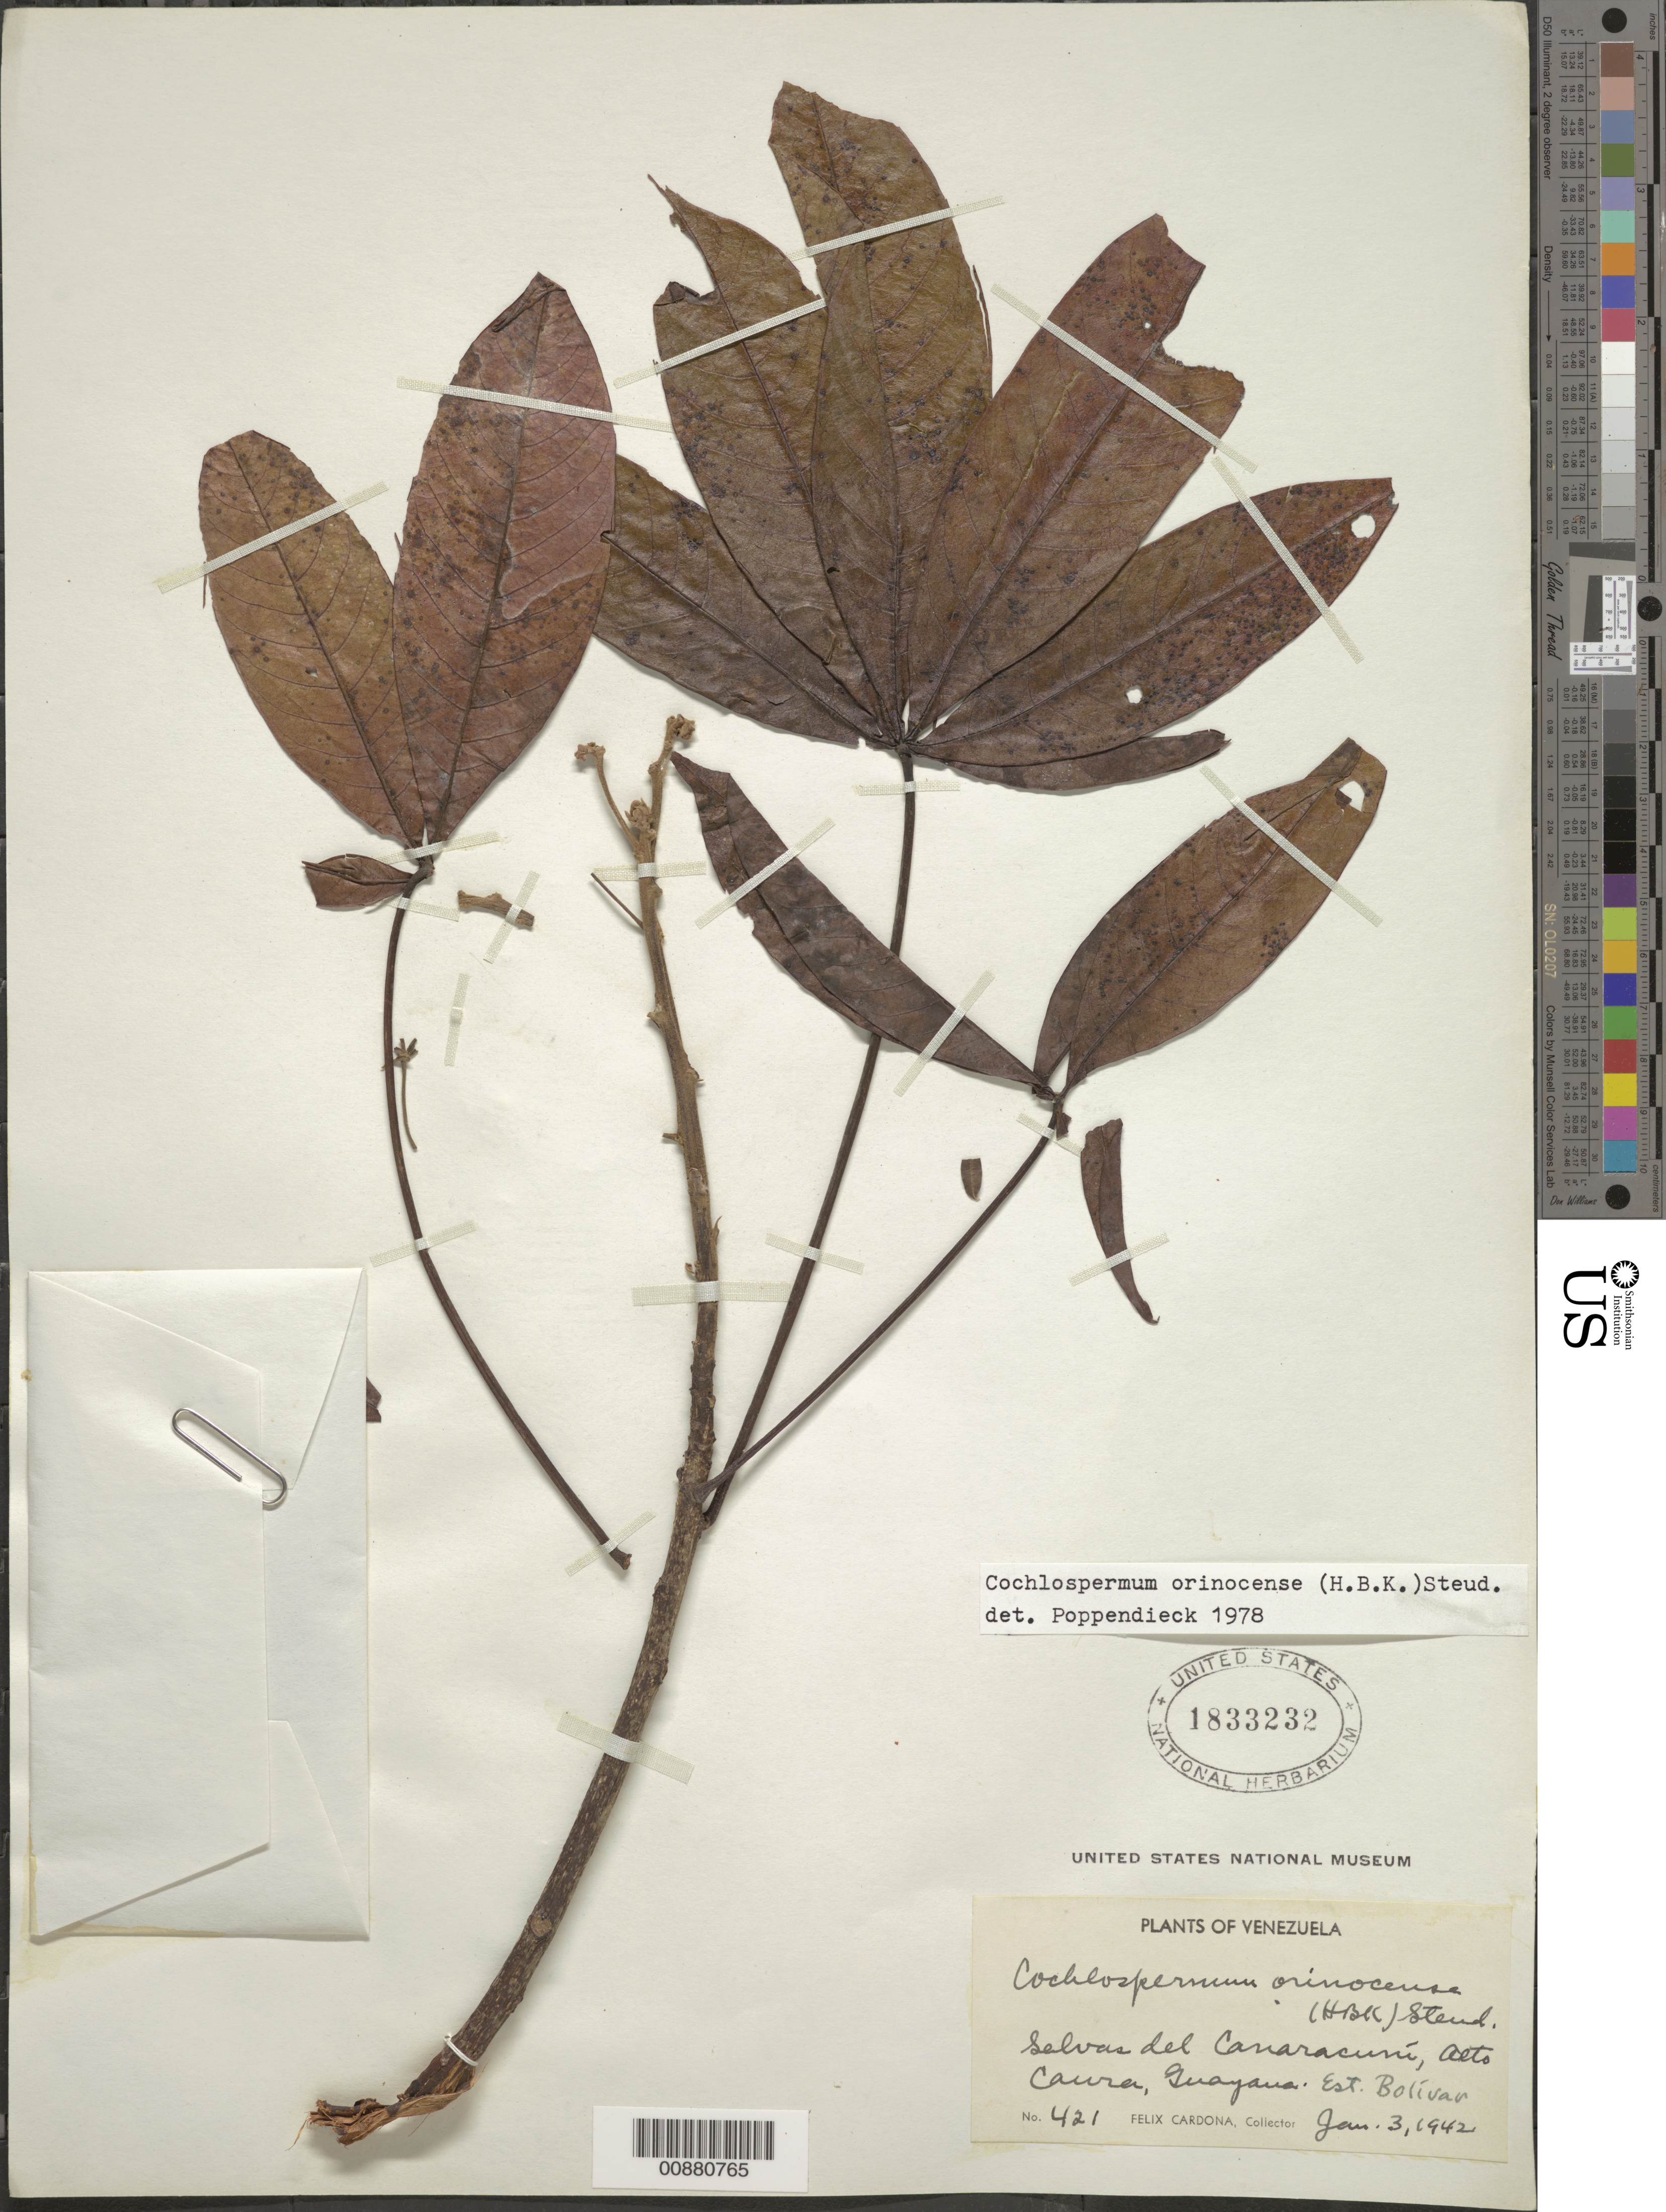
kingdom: Plantae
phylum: Tracheophyta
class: Magnoliopsida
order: Malvales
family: Cochlospermaceae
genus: Cochlospermum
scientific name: Cochlospermum orinocense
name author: (Kunth) Steud.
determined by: Poppendieck, H.-H., (HBG), Institut fur Allgemeine Botanik und Botanischer Garten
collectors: F. Cardona Puig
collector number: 421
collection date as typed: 3-Jan-42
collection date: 1942-01-03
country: Venezuela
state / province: Bolívar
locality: Río Carraracuní, Alto Caura, Guayana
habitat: Selvas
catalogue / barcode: US 1833232